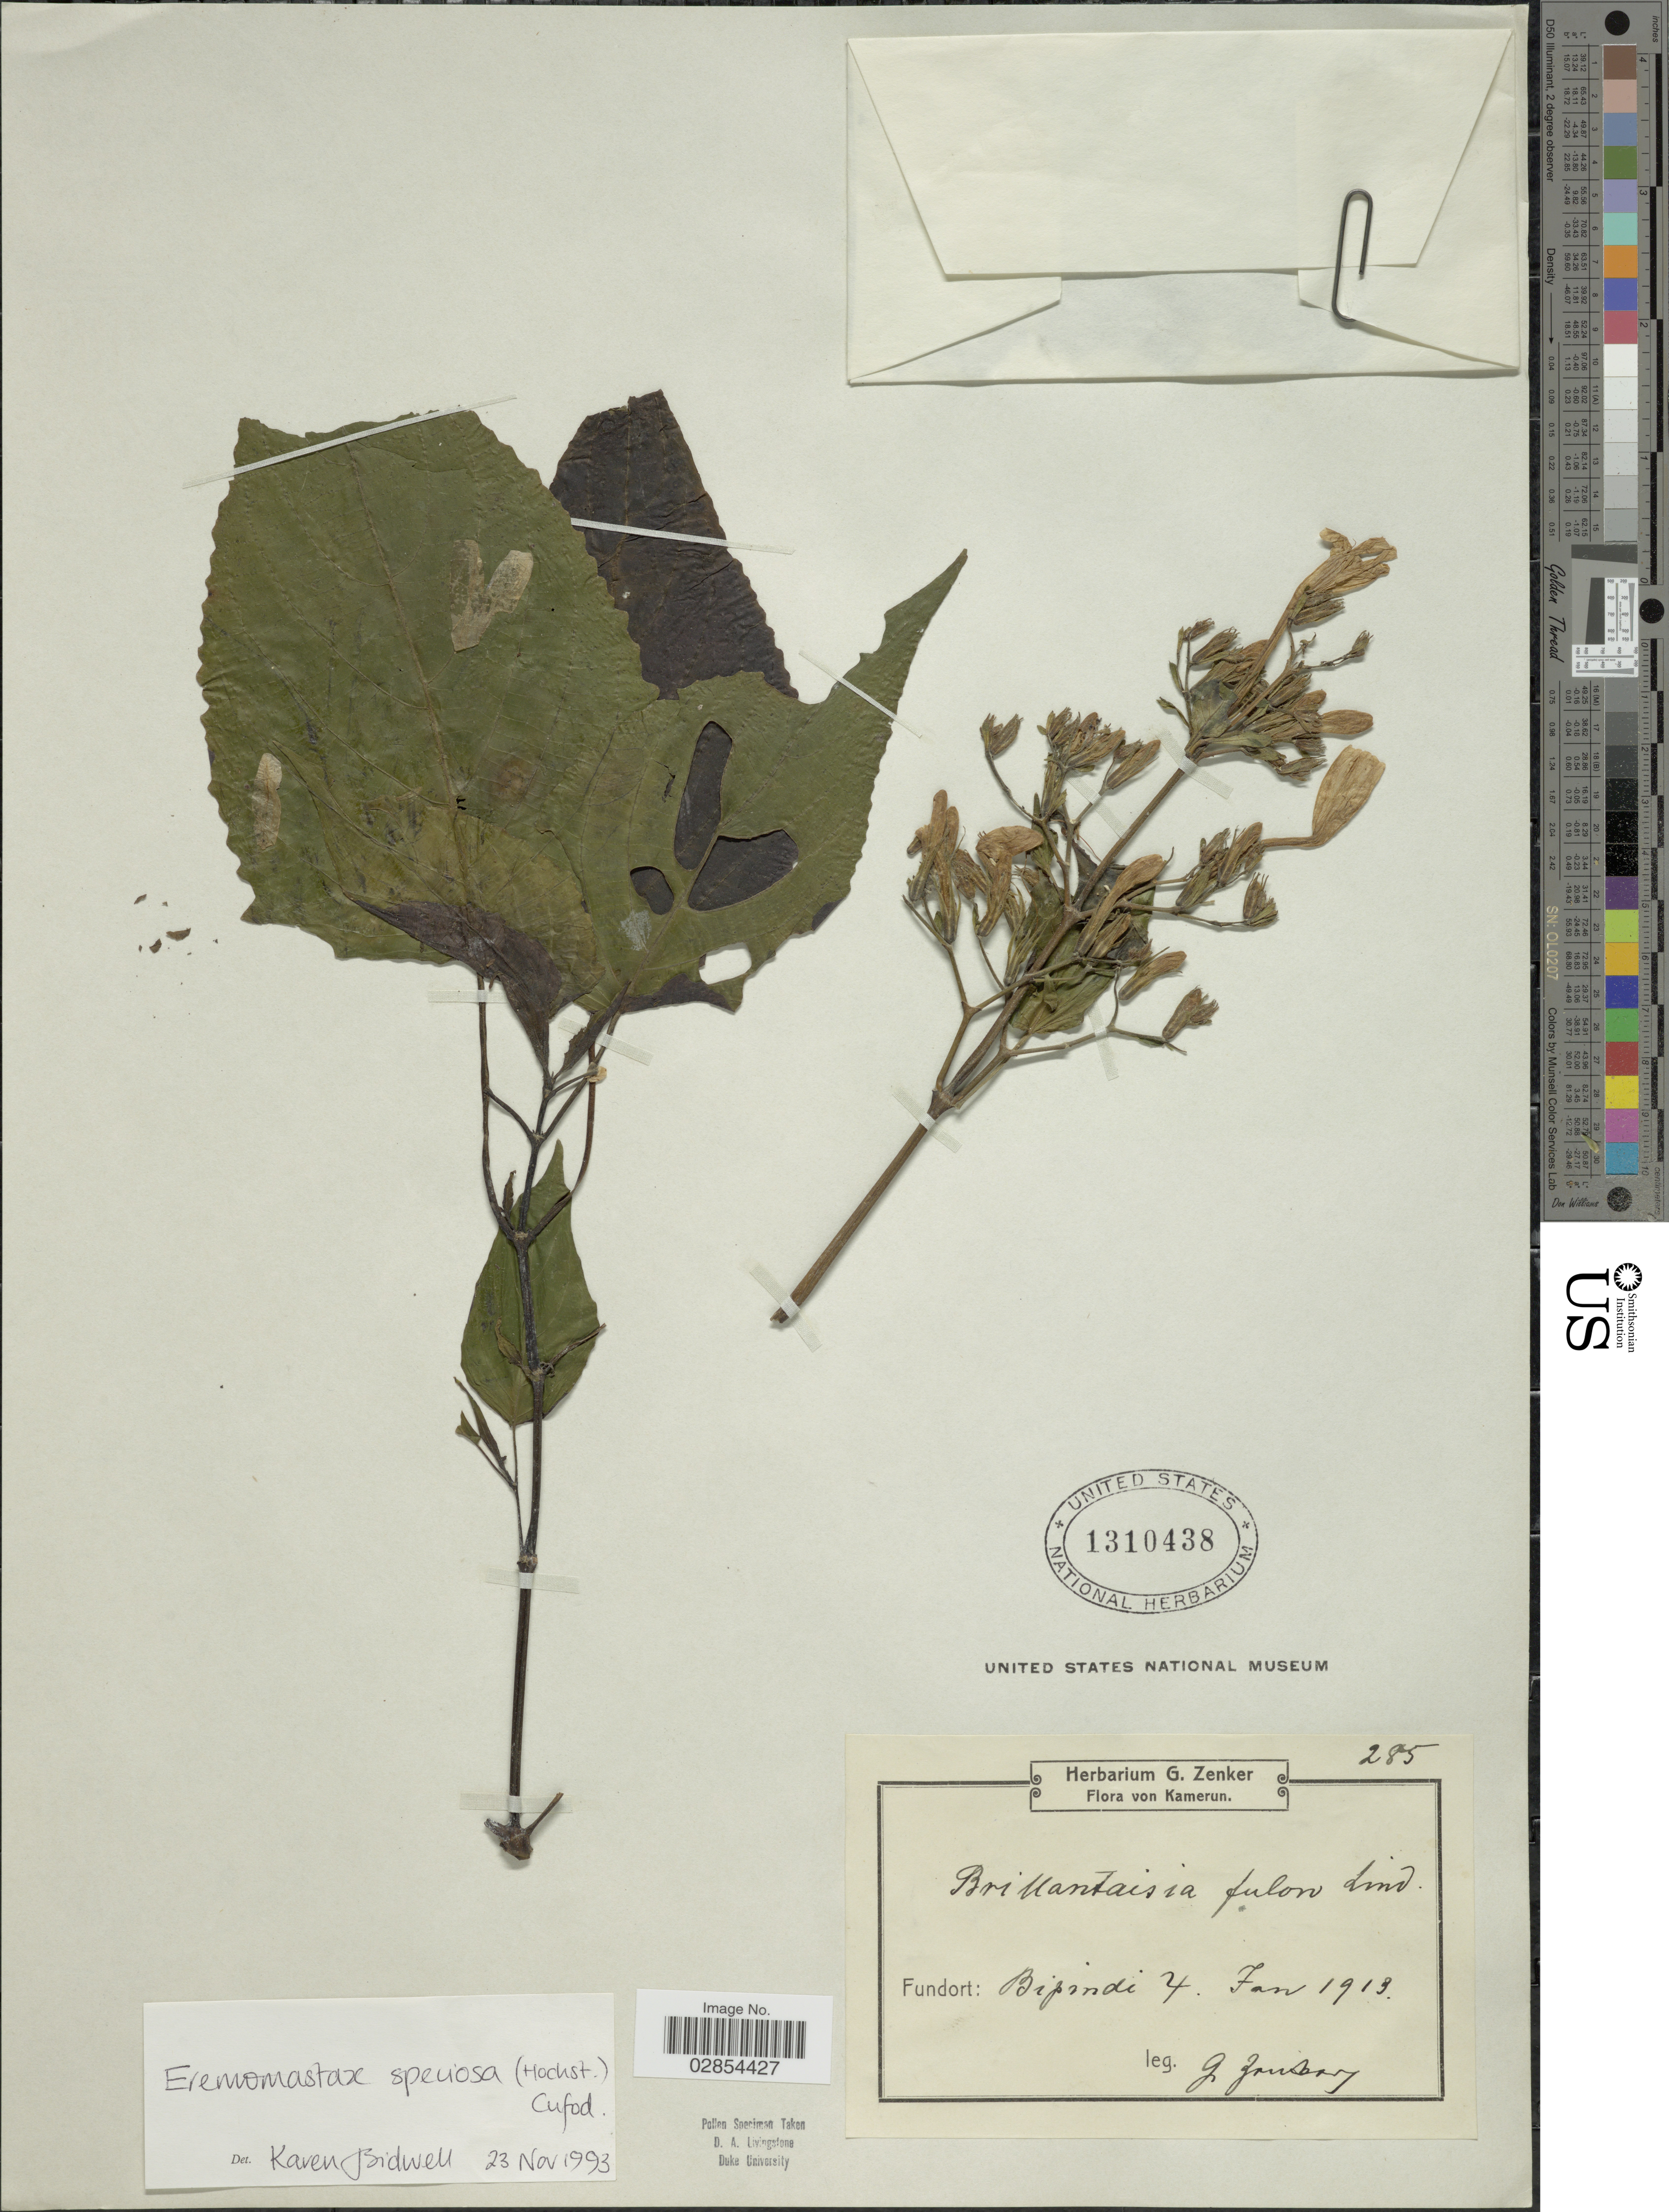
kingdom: Plantae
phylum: Tracheophyta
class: Magnoliopsida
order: Lamiales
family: Acanthaceae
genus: Eremomastax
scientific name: Eremomastax speciosa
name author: (Hochst.) Cufod.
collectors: G. A. Zenker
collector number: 285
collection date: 1913-01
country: Cameroon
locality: Kamerun. Bipindi 4.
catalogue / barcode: US 1310438